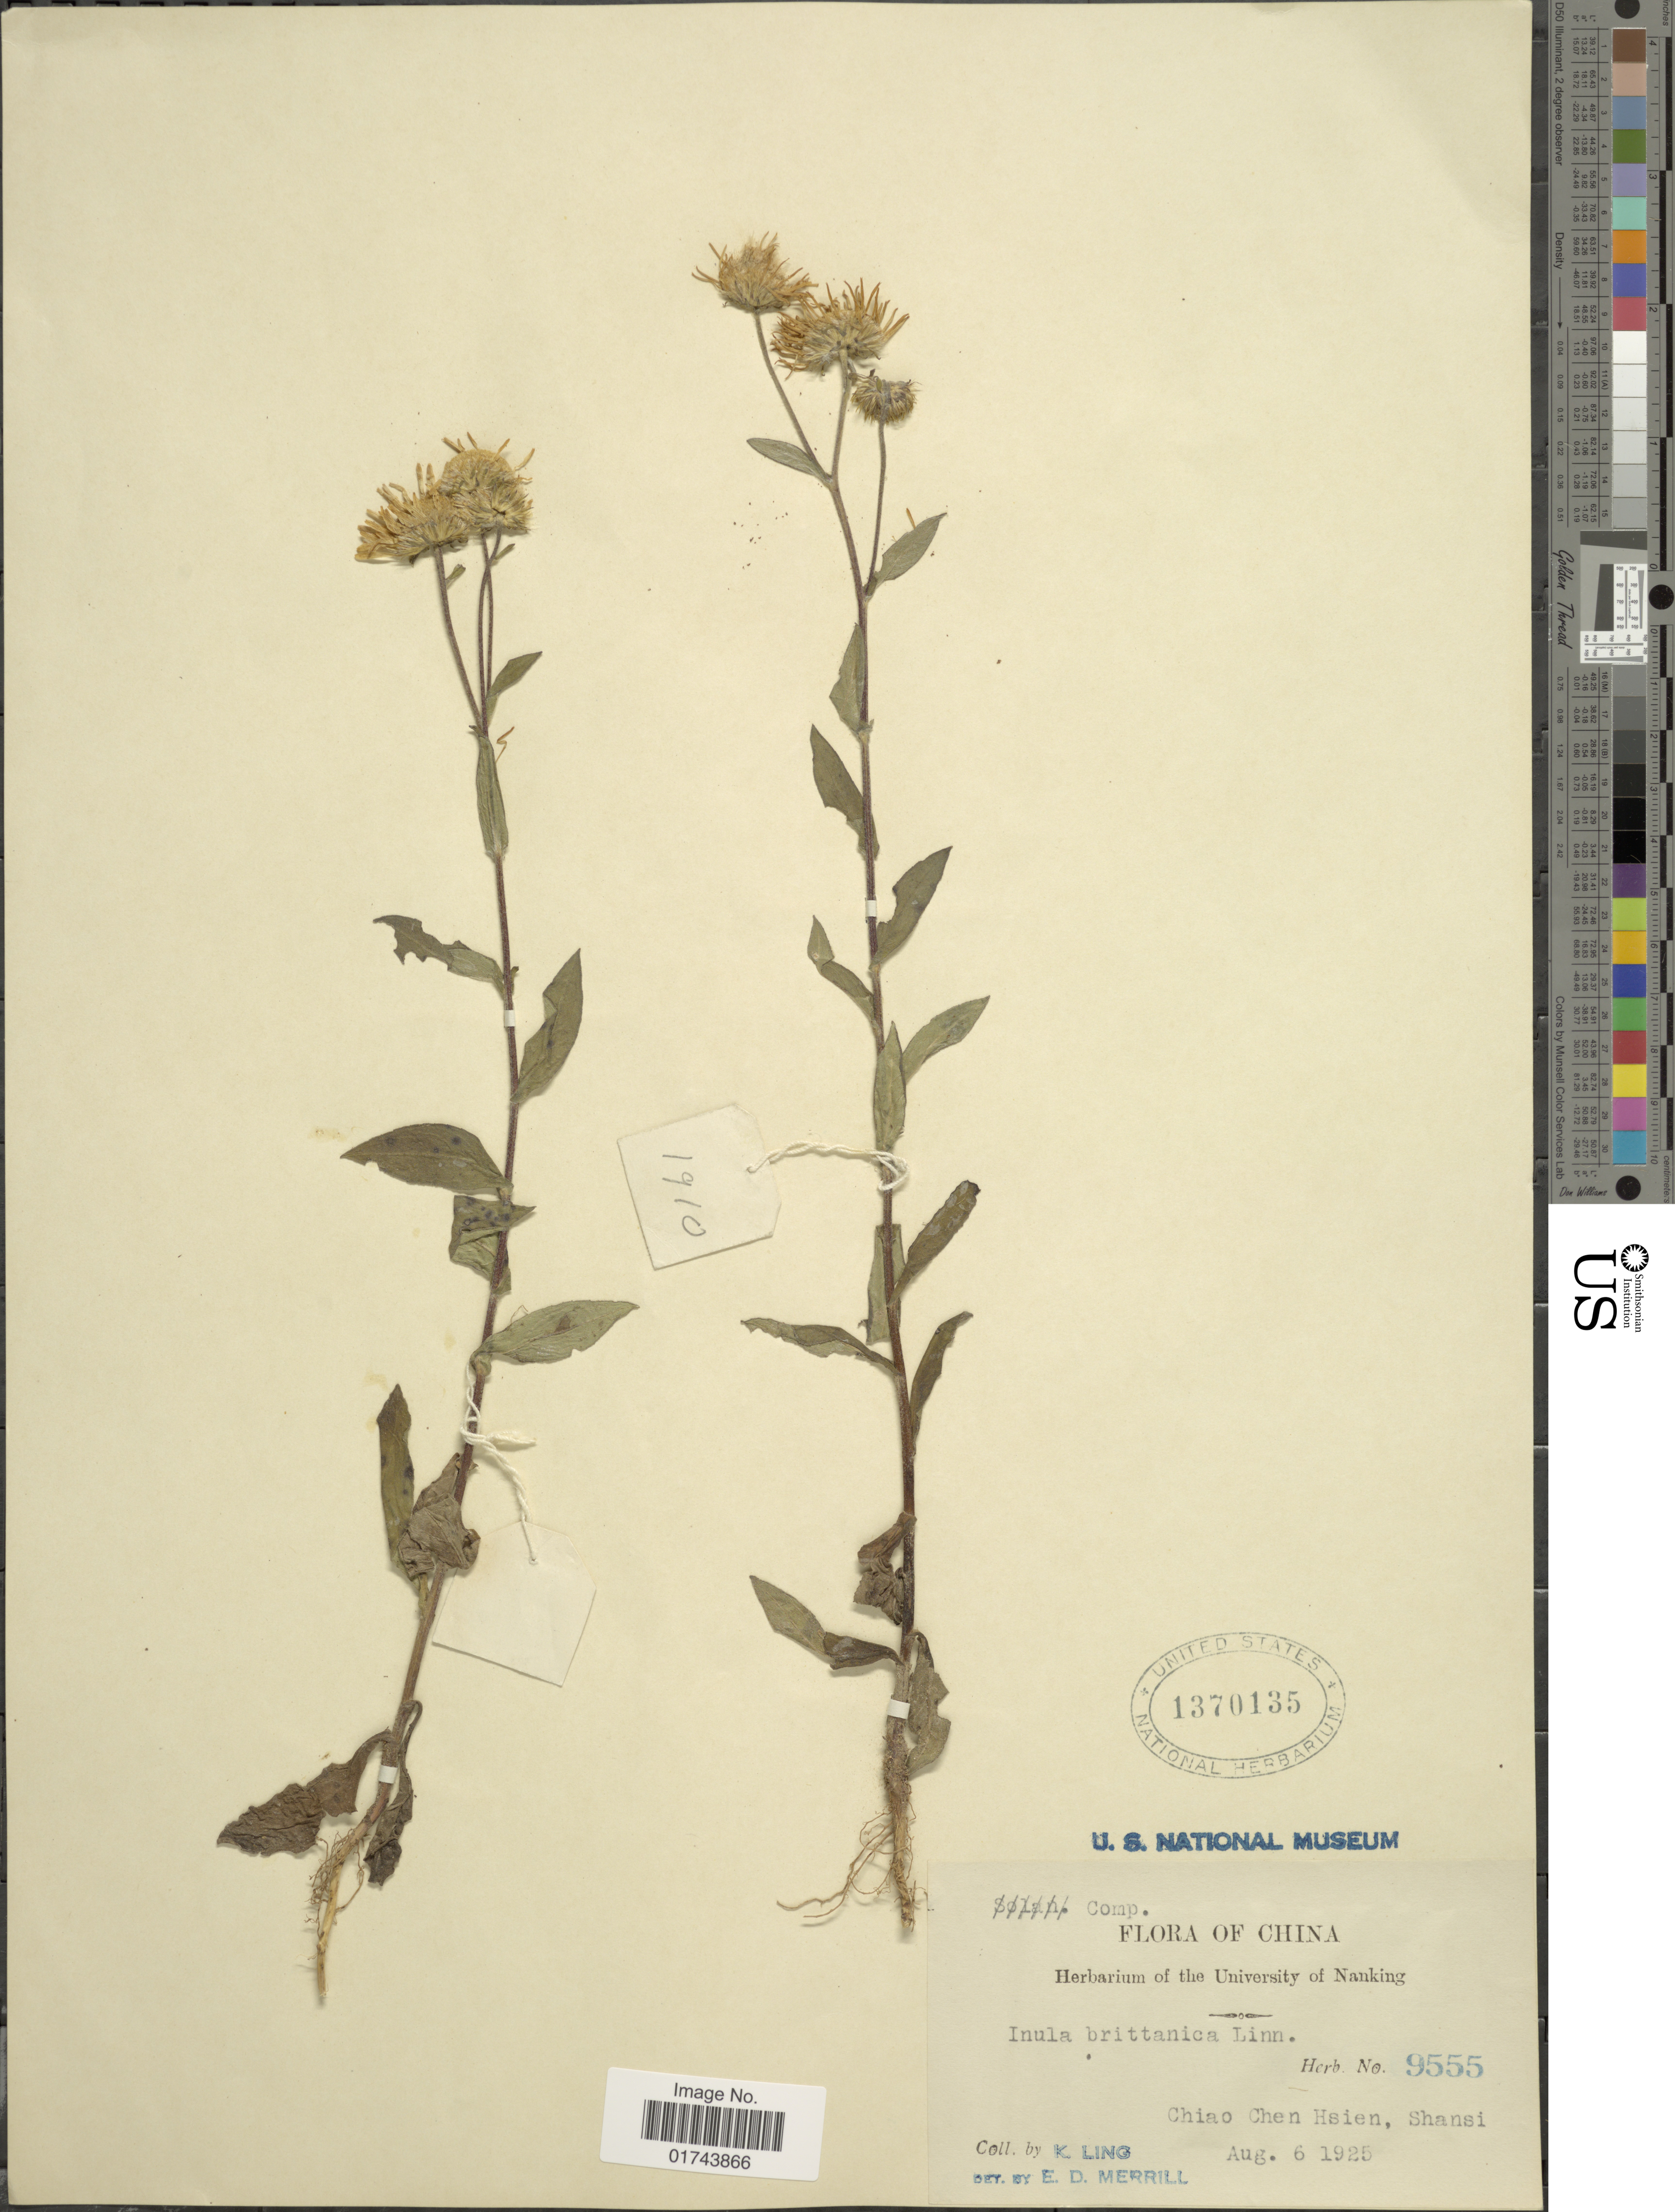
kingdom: Plantae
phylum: Tracheophyta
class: Magnoliopsida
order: Asterales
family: Asteraceae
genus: Inula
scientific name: Inula britannica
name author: L.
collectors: K. Ling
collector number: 9555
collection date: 1925-08-06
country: China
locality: Chiao Chen Hsien, Shansi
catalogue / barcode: US 1370135